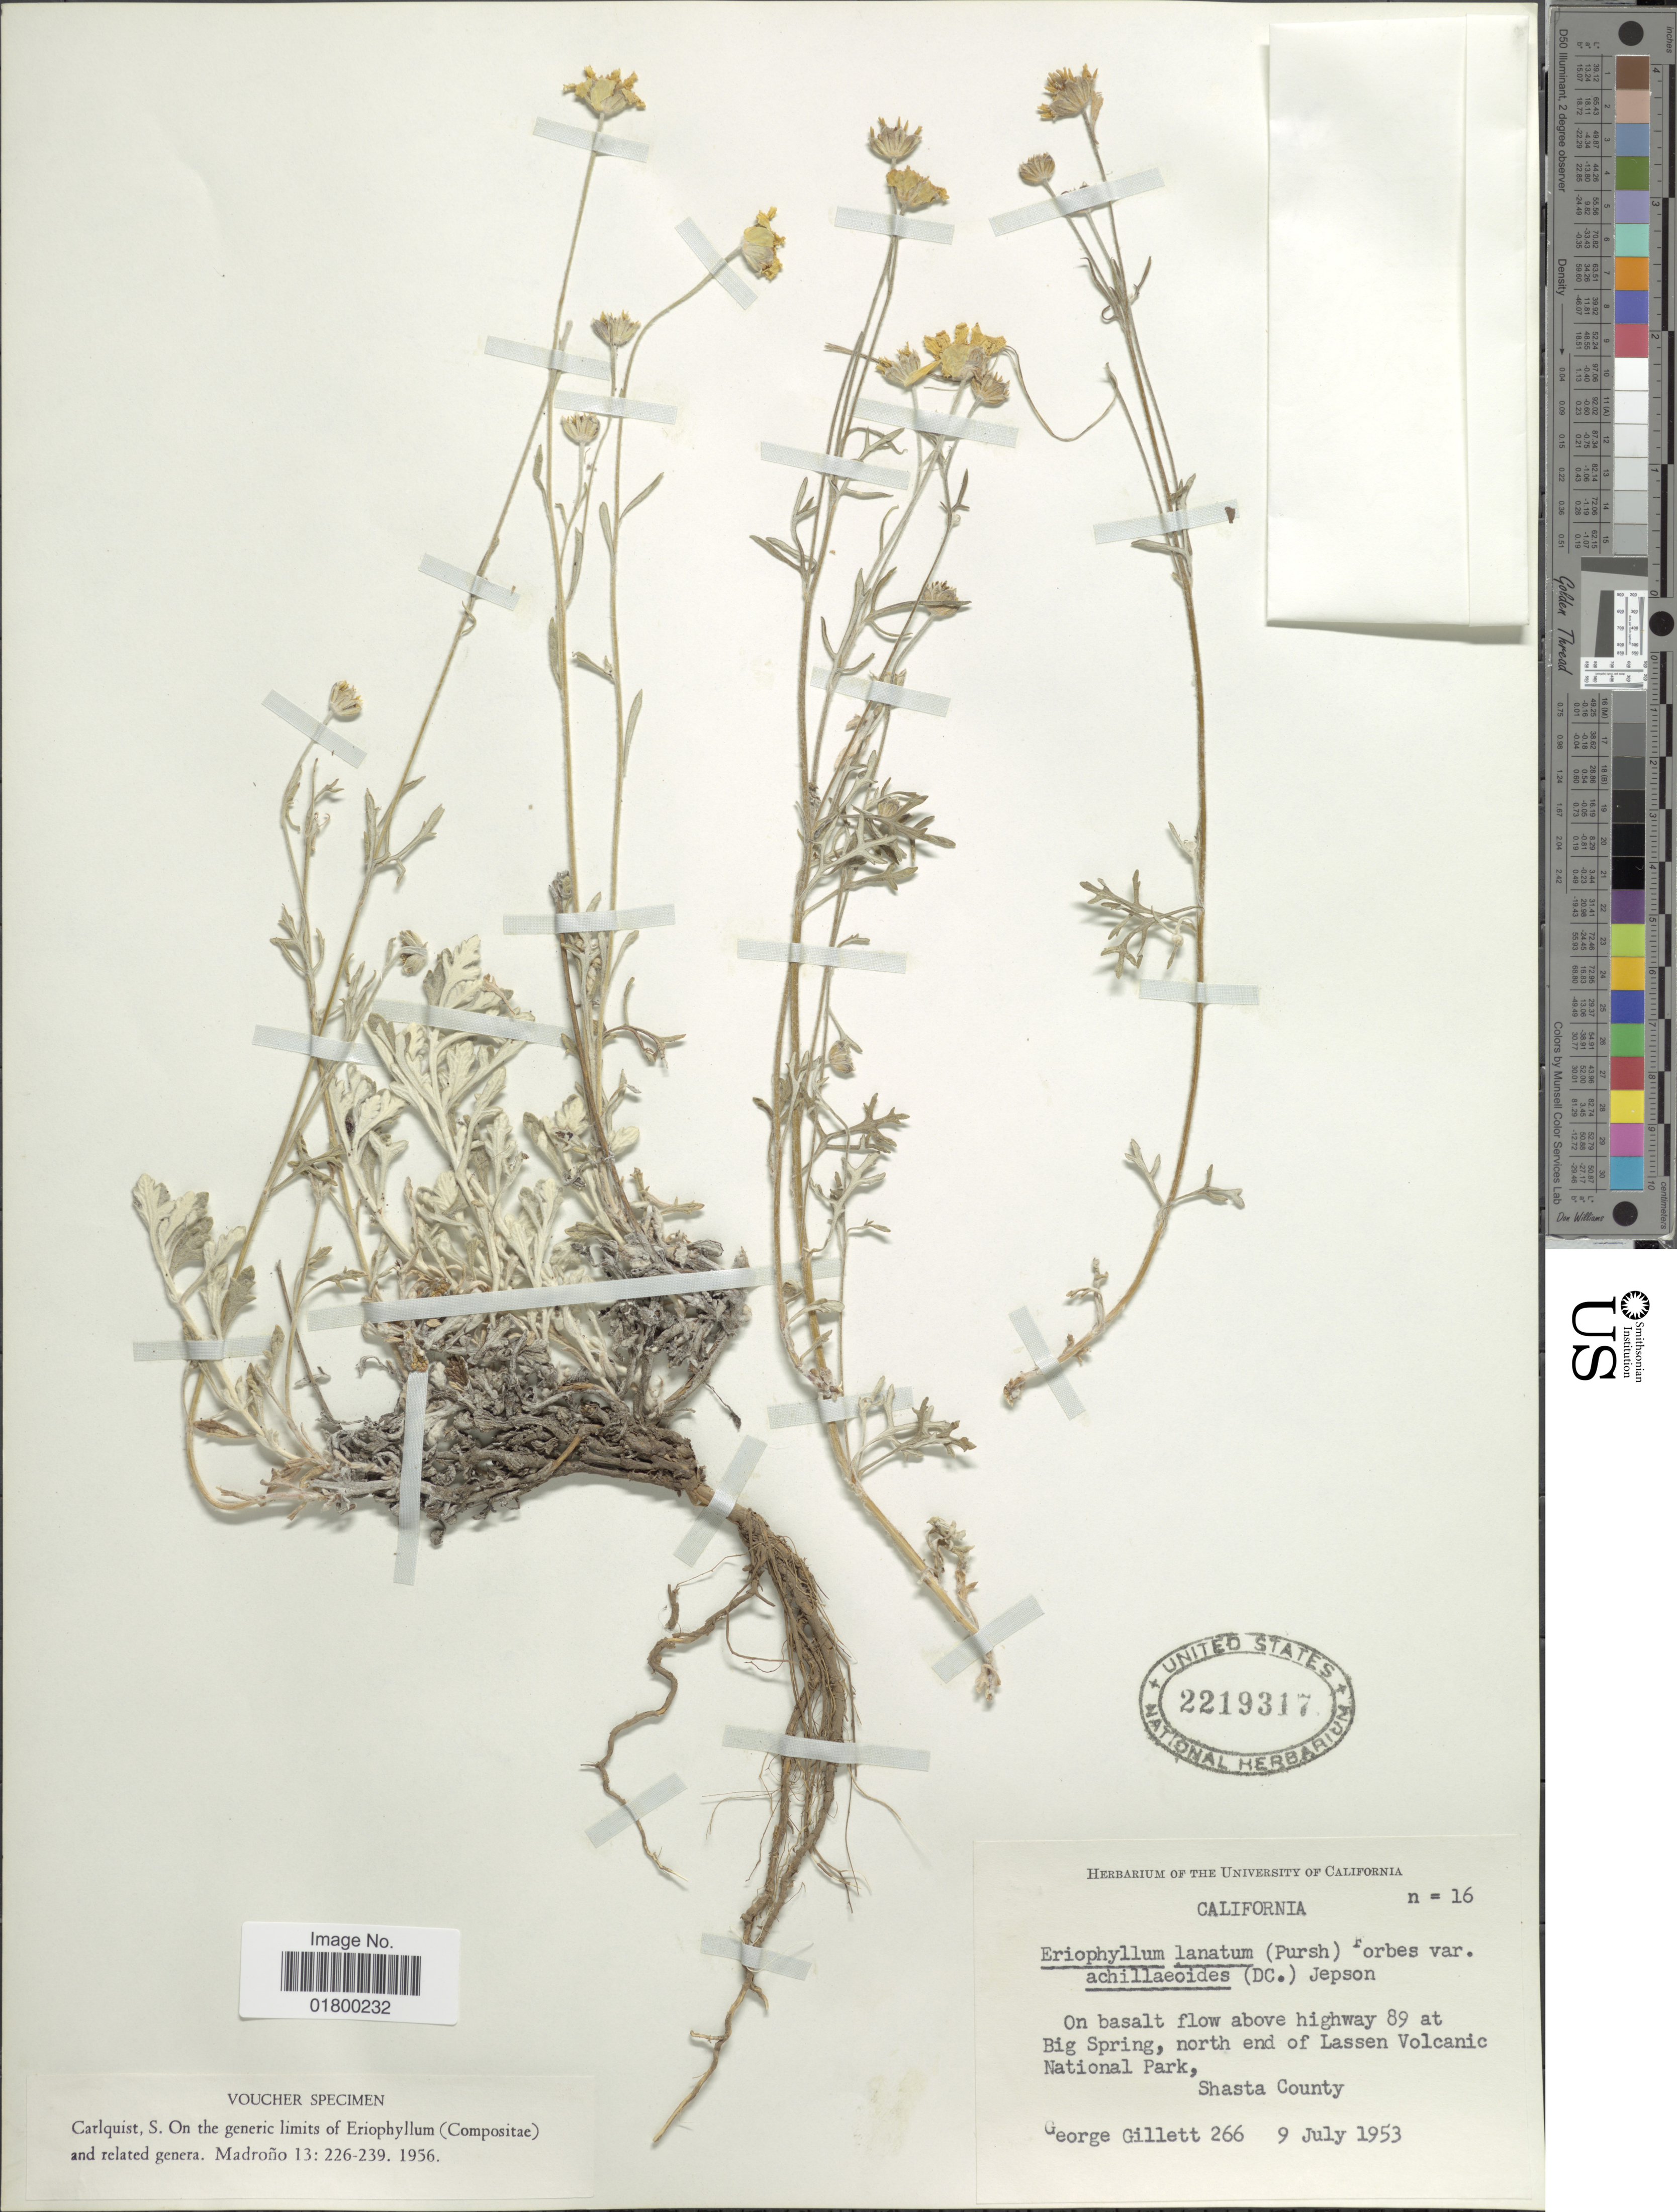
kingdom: Plantae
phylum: Tracheophyta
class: Magnoliopsida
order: Asterales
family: Asteraceae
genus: Eriophyllum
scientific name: Eriophyllum lanatum var. achillioides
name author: (DC.) Jeps.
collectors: G. Gillett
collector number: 266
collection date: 1953-07-09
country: United States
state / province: California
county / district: Shasta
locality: On basalt flow above highway 89 at Big Spring, north end of Lassen Volcanic National Park, Shasta County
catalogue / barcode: US 2219317